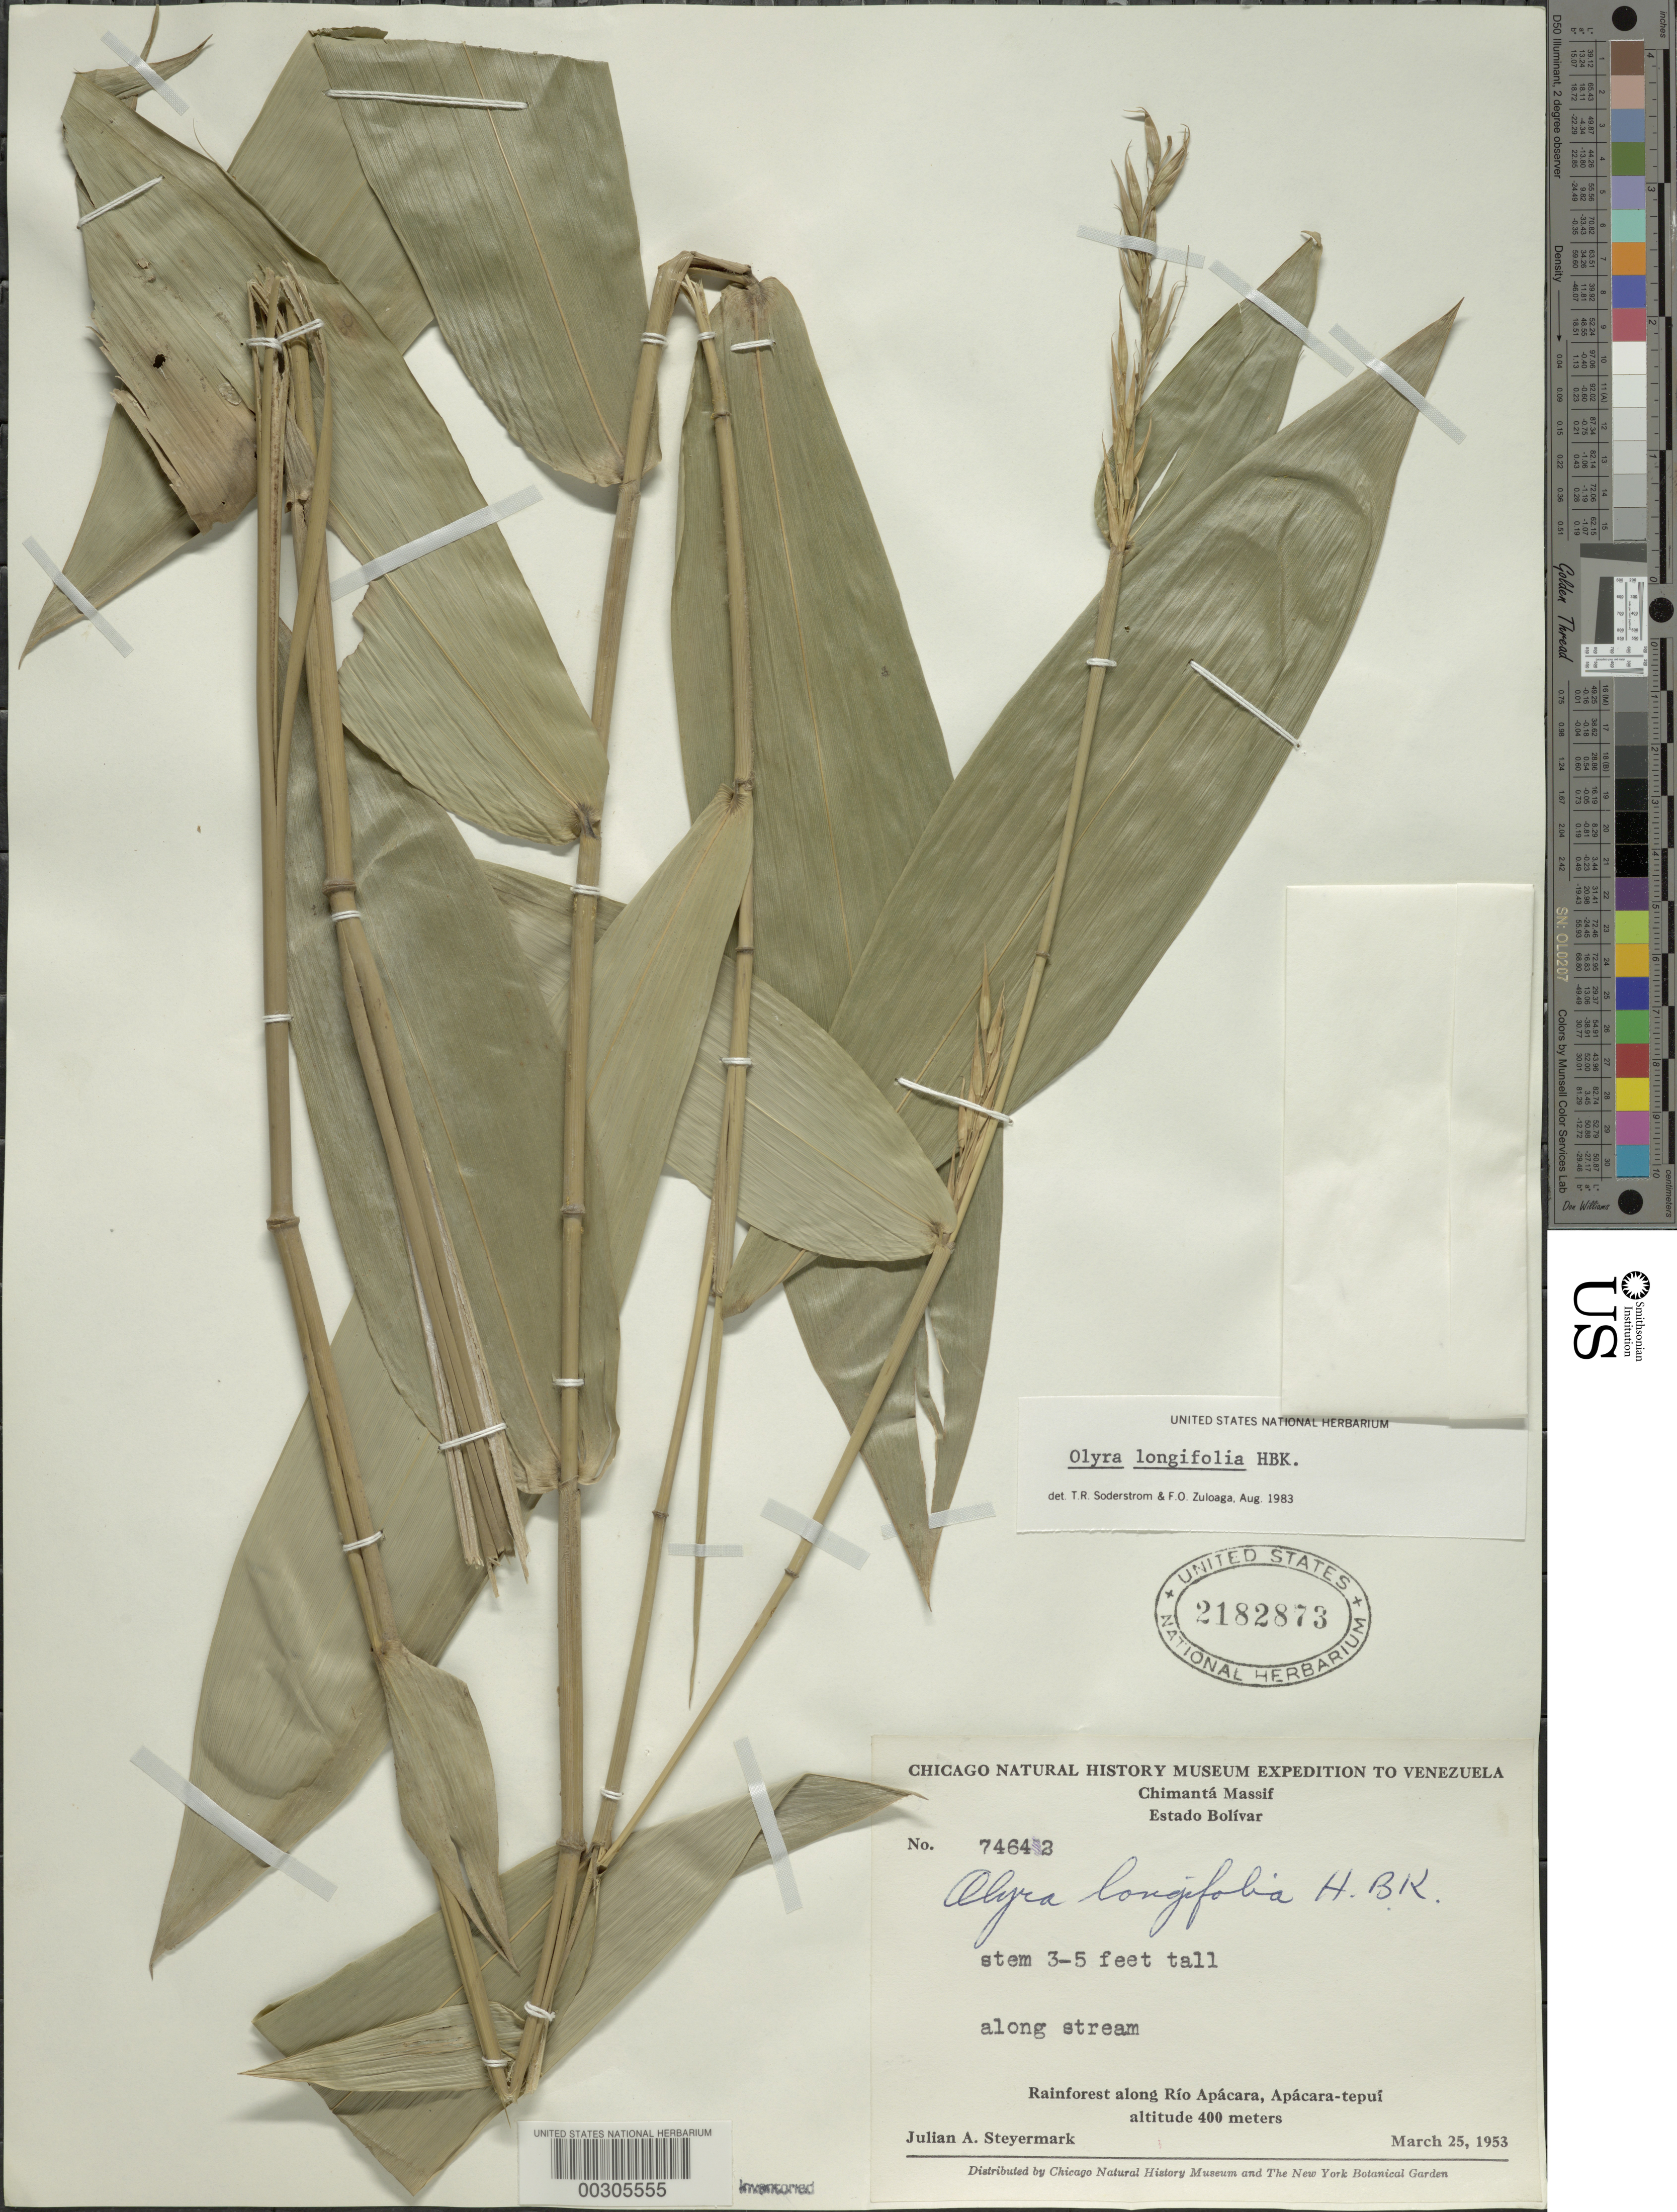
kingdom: Plantae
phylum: Tracheophyta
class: Liliopsida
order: Poales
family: Poaceae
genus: Olyra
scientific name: Olyra longifolia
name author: Kunth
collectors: J. Steyermark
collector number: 74642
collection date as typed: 25 Mar 1953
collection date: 1953-03-25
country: Venezuela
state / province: Bolivar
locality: Rio apacara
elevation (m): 400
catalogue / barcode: US 2182873